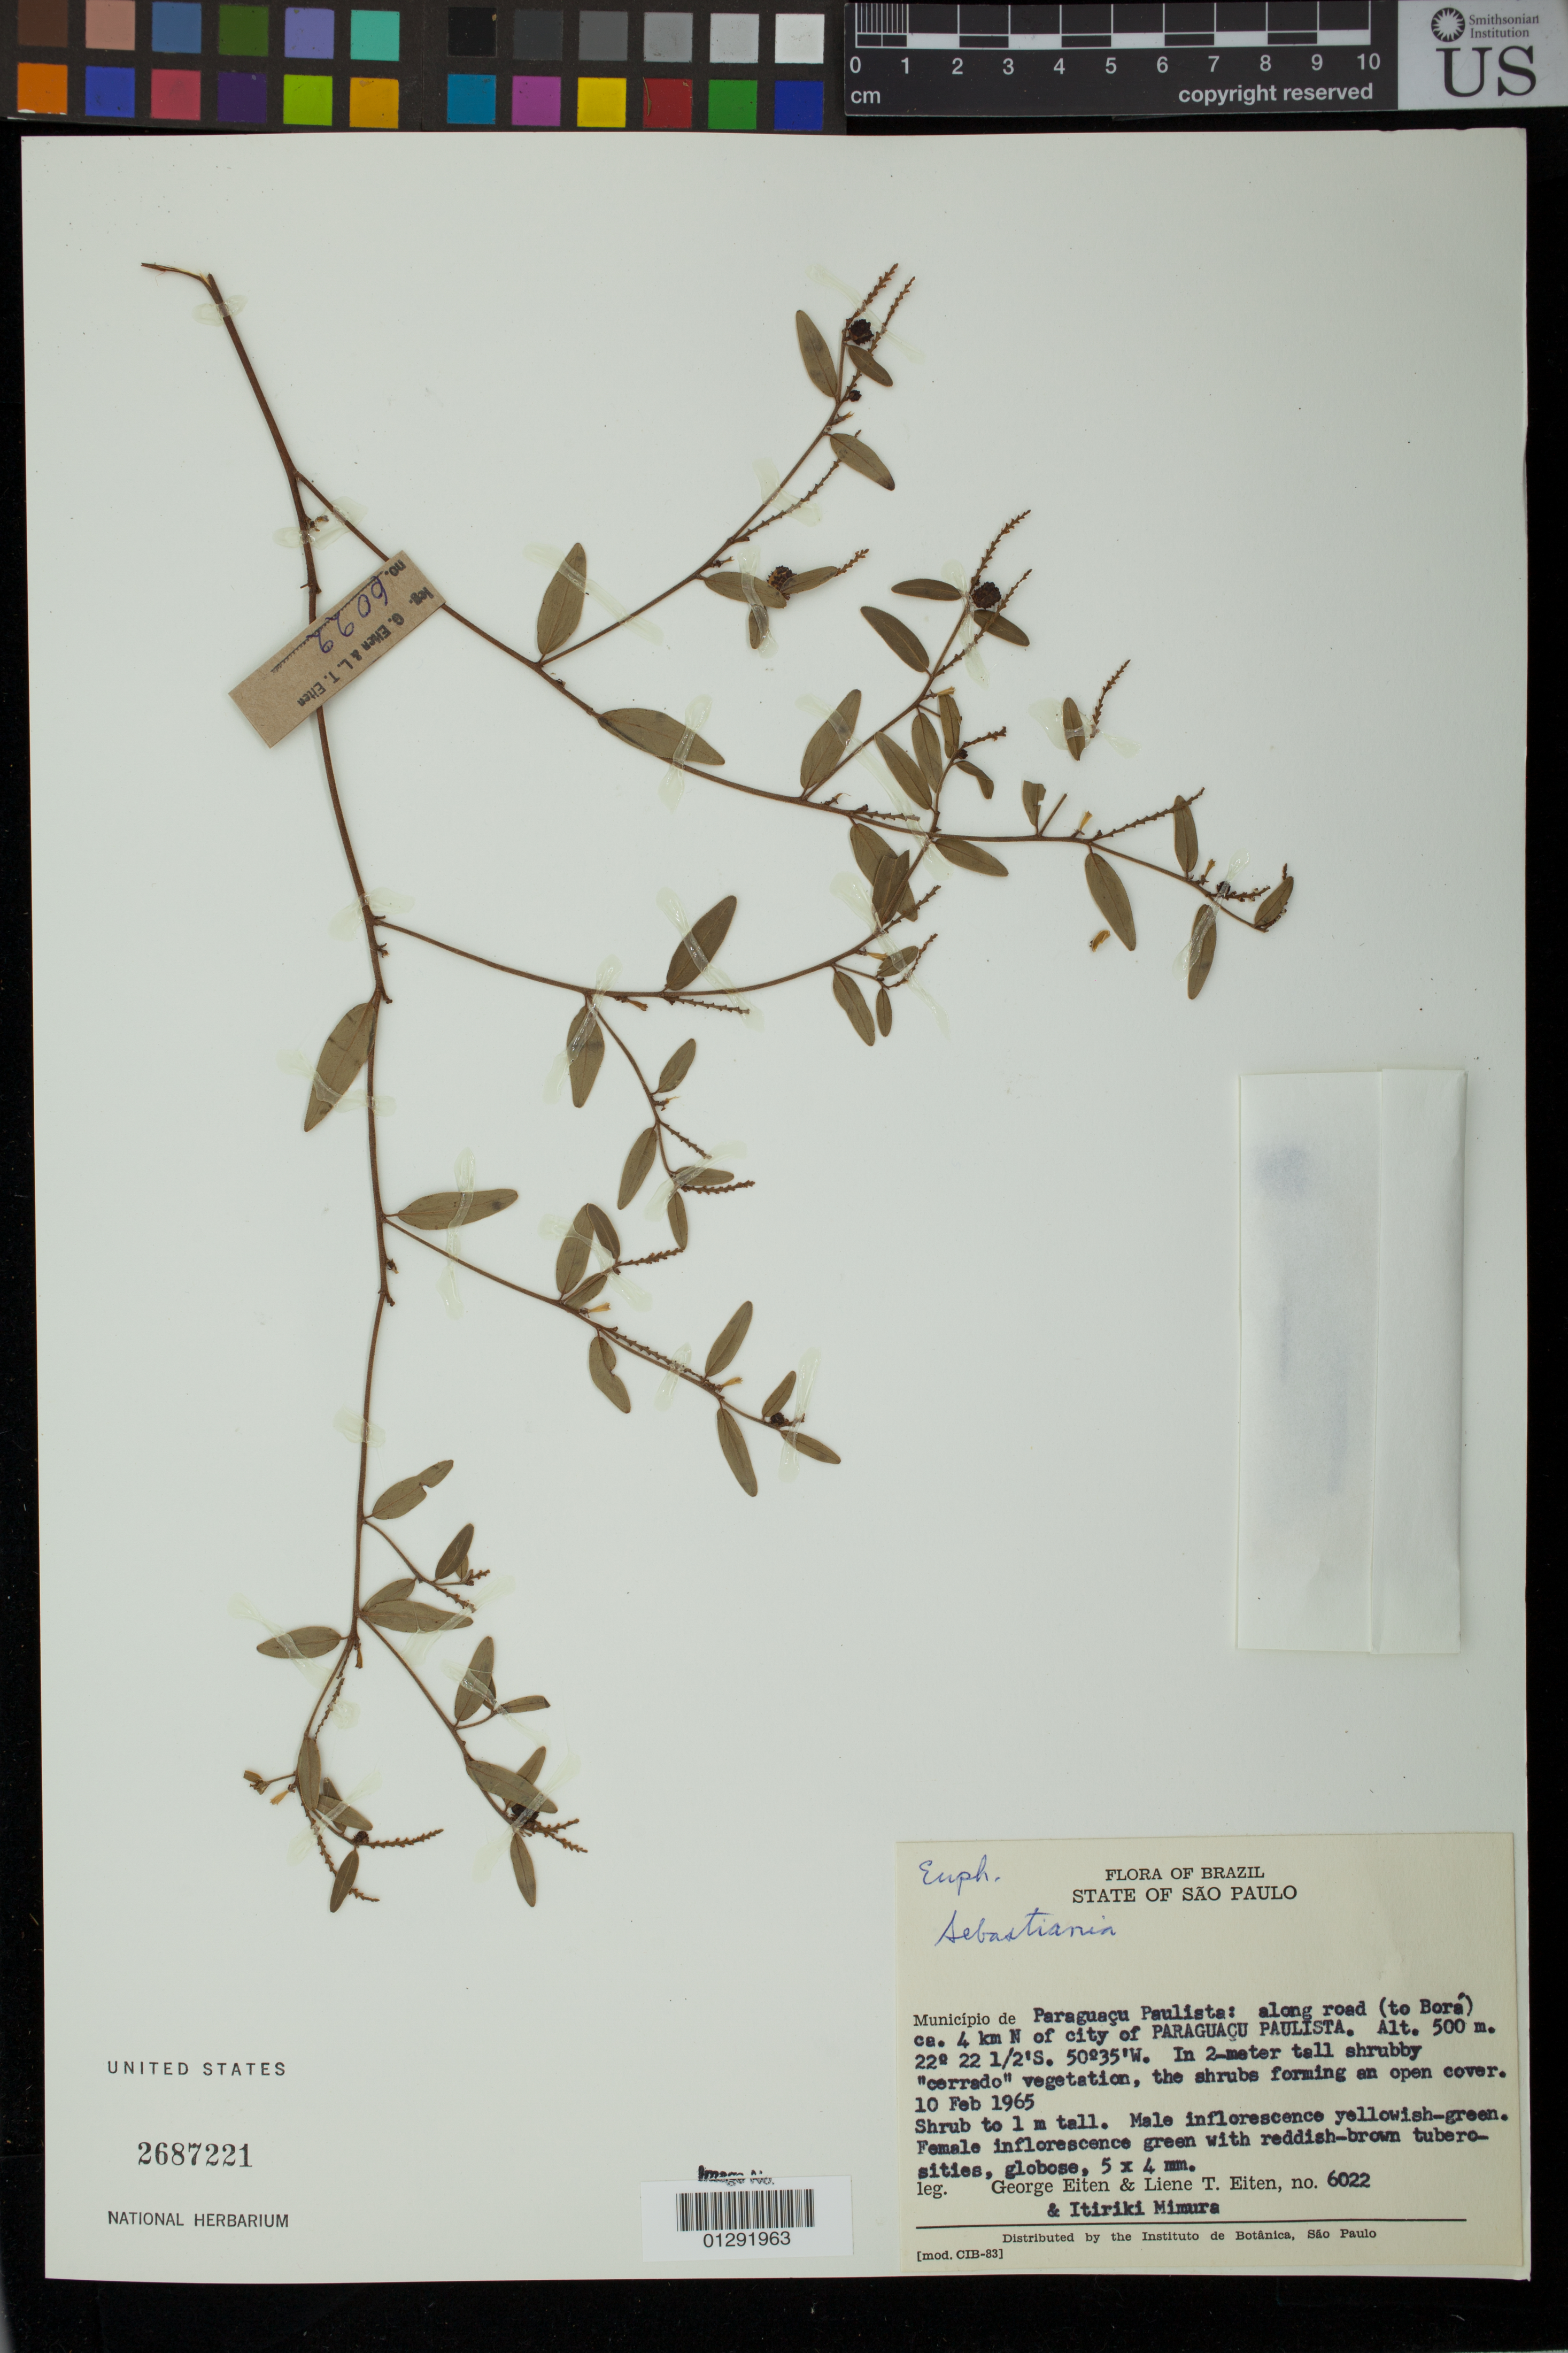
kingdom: Plantae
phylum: Tracheophyta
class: Magnoliopsida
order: Malpighiales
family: Euphorbiaceae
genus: Sebastiania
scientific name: Sebastiania sp.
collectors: G. Eiten & L. T. Eiten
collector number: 6022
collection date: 1965-02-10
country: Brazil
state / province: Sao Paulo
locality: Municipio de Paraguacu Paulista: along road (to Bora) ca. 4 km N of city of Paraguacu Paulista.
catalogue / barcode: US 2687221